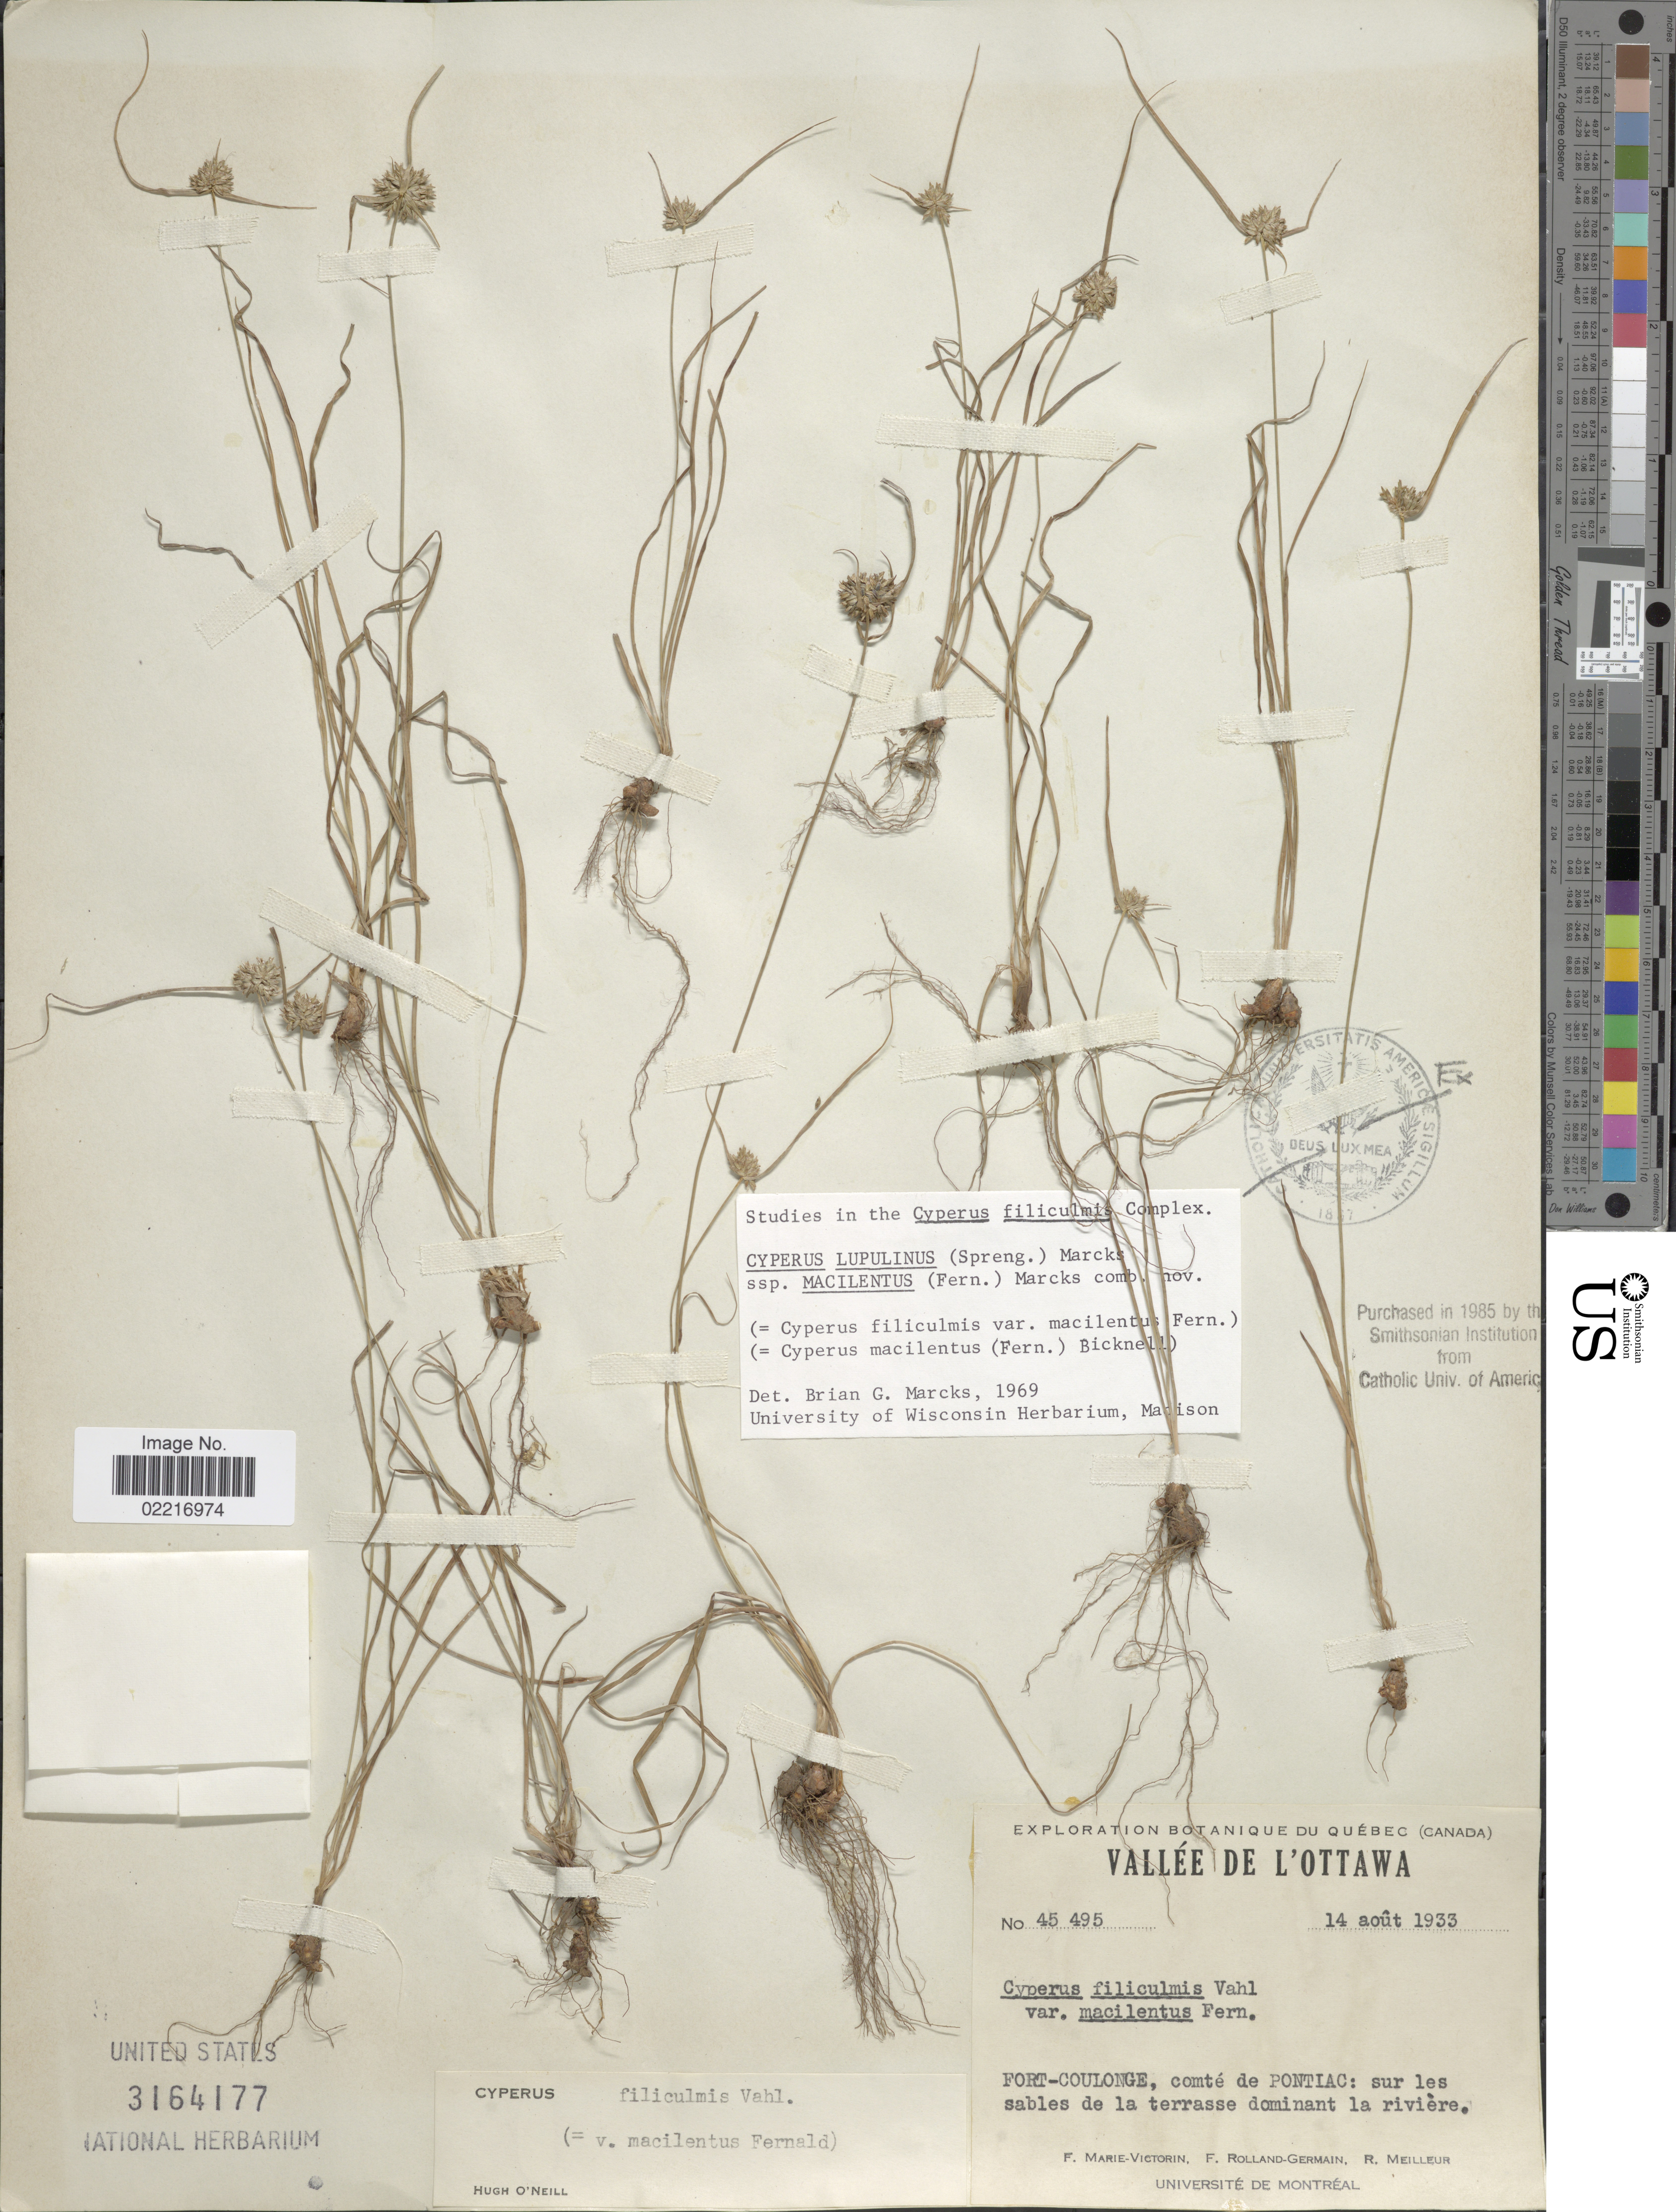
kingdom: Plantae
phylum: Tracheophyta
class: Liliopsida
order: Poales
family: Cyperaceae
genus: Cyperus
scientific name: Cyperus lupulinus subsp. macilentus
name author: (Fernald) Marcks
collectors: F. Marie-Victorin, Rolland-Germain & R. Meilleur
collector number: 45495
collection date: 1933-08-14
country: Canada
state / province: Quebec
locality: Valle de L'Ottawa, Fort-Coulonge, comte de Pontiac: sur les sables de la terasse dominant la riviere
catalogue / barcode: US 3164177